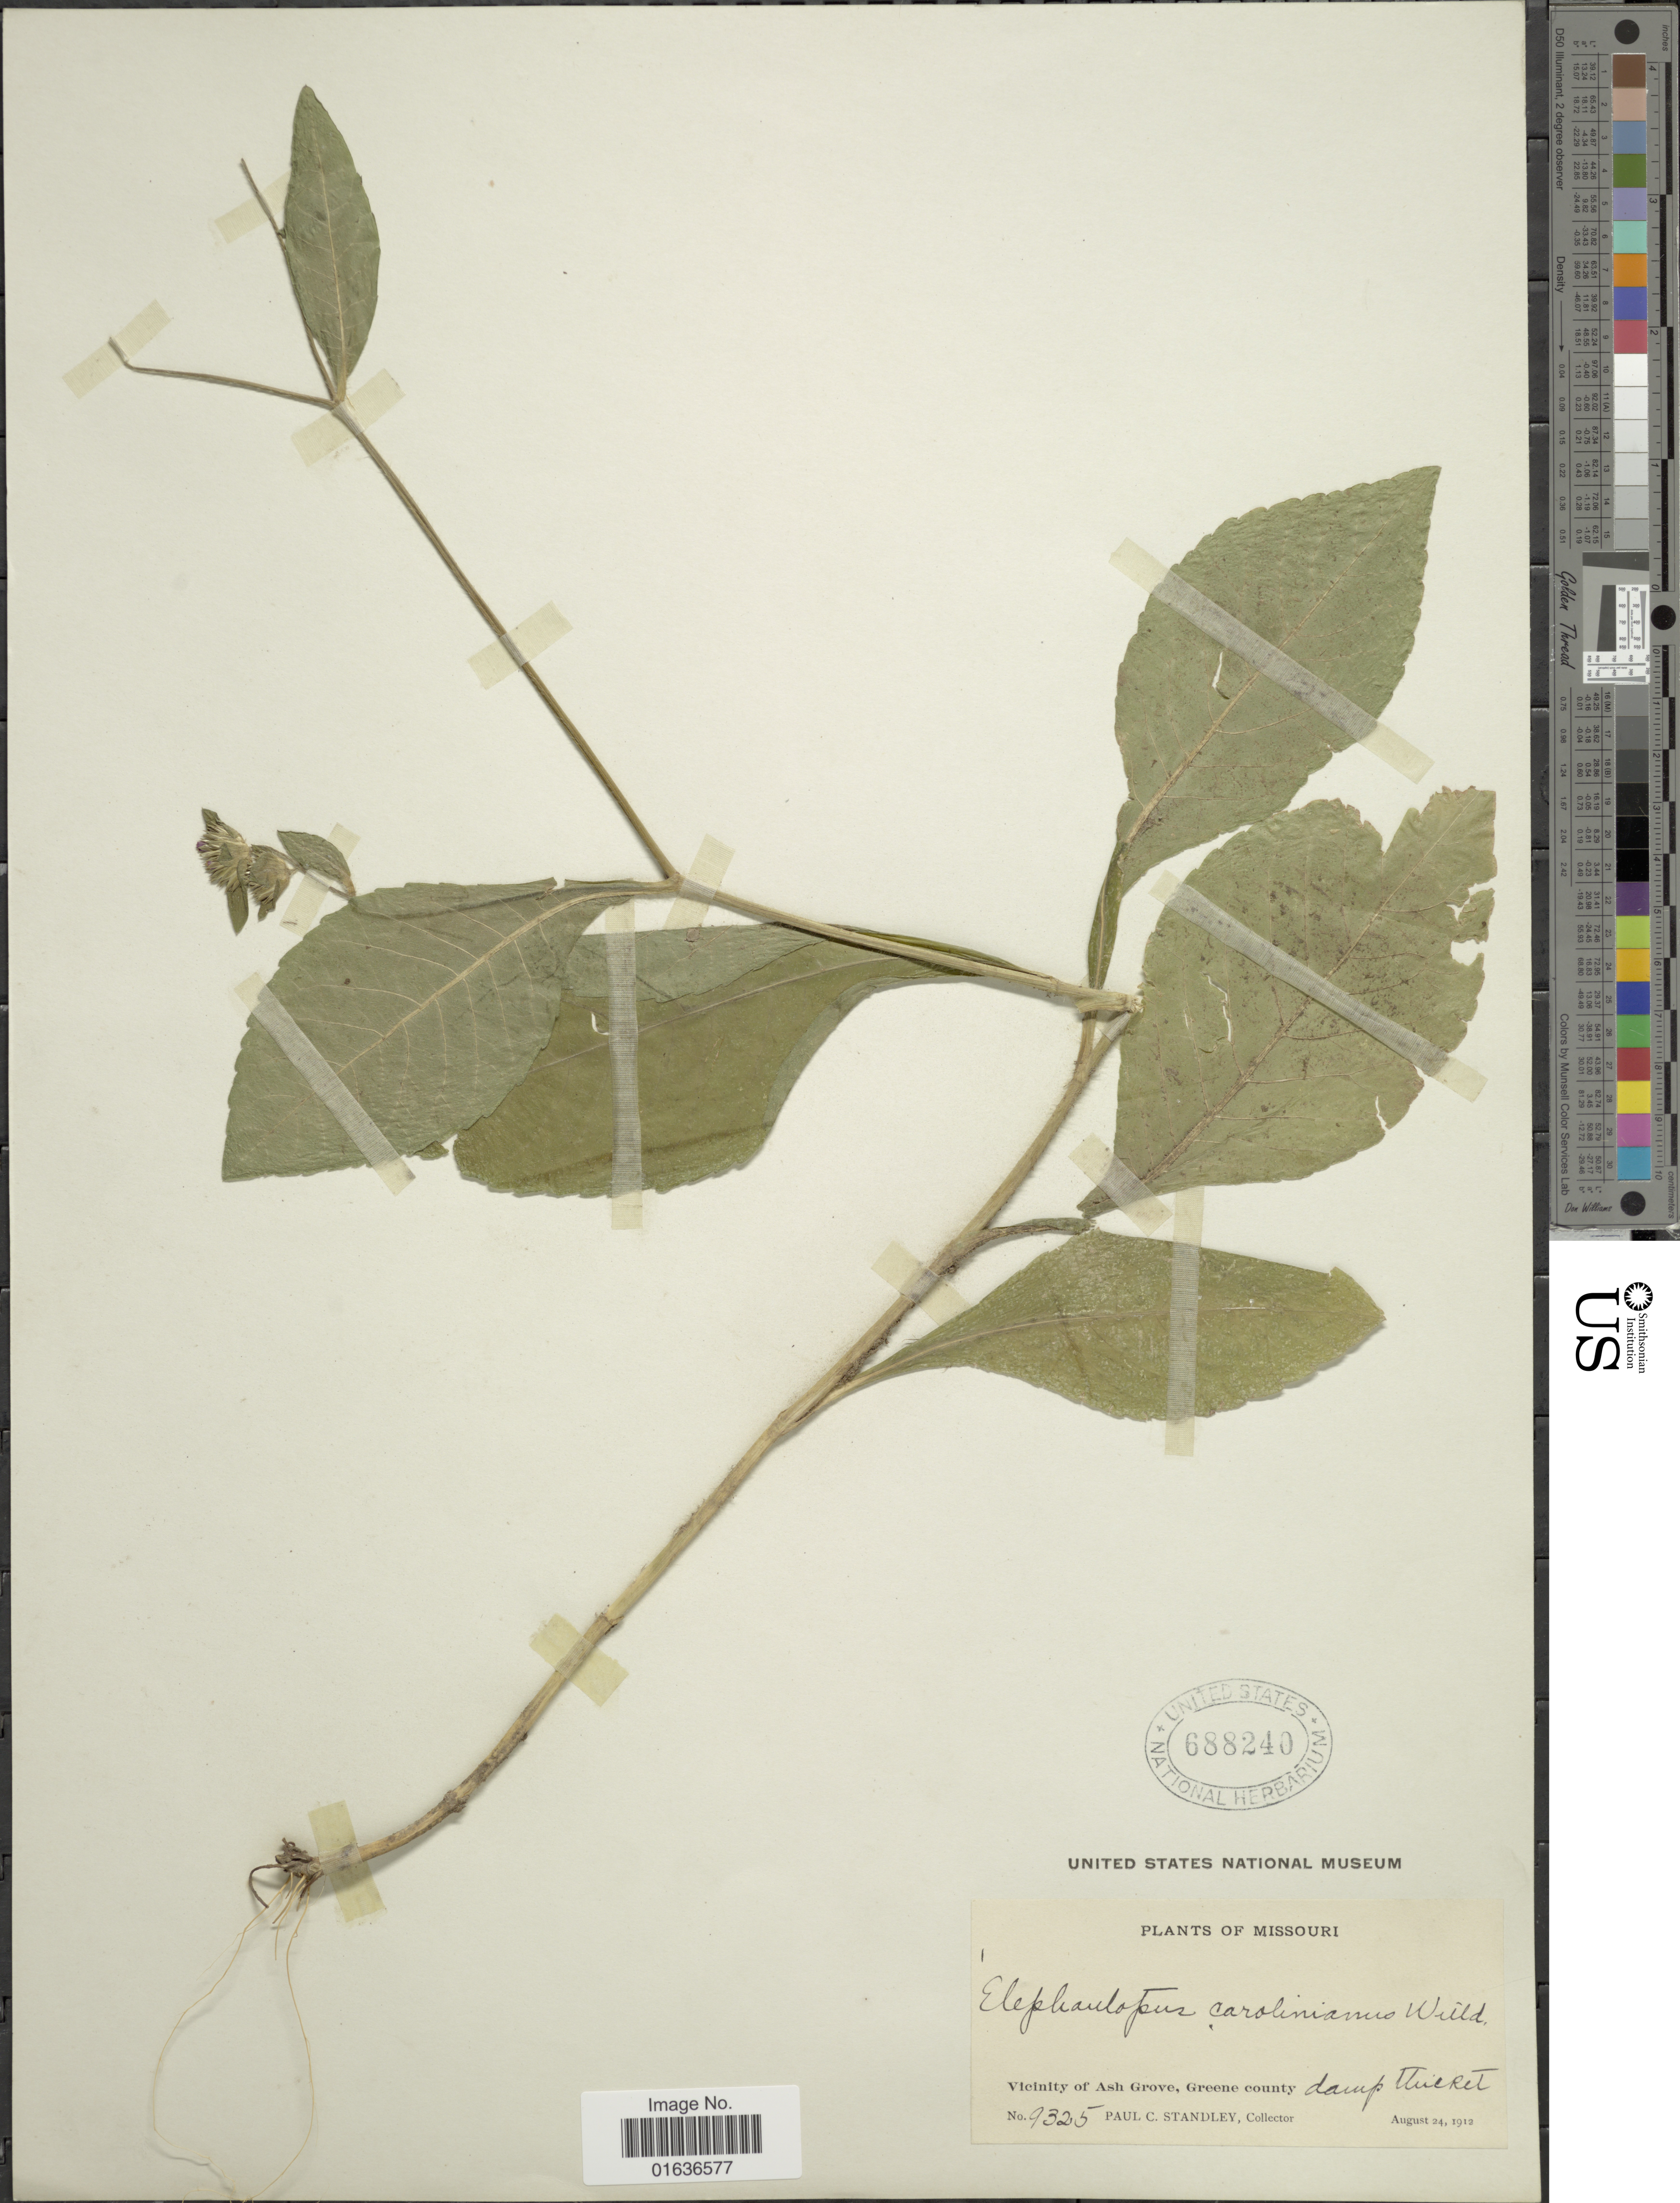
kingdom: Plantae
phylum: Tracheophyta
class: Magnoliopsida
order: Asterales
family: Asteraceae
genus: Elephantopus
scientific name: Elephantopus carolinianus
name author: Raeusch.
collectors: P. C. Standley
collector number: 9325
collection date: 1912-08-24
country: United States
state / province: Missouri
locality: Vicinity of Ash Grove, Greene County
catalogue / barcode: US 688240